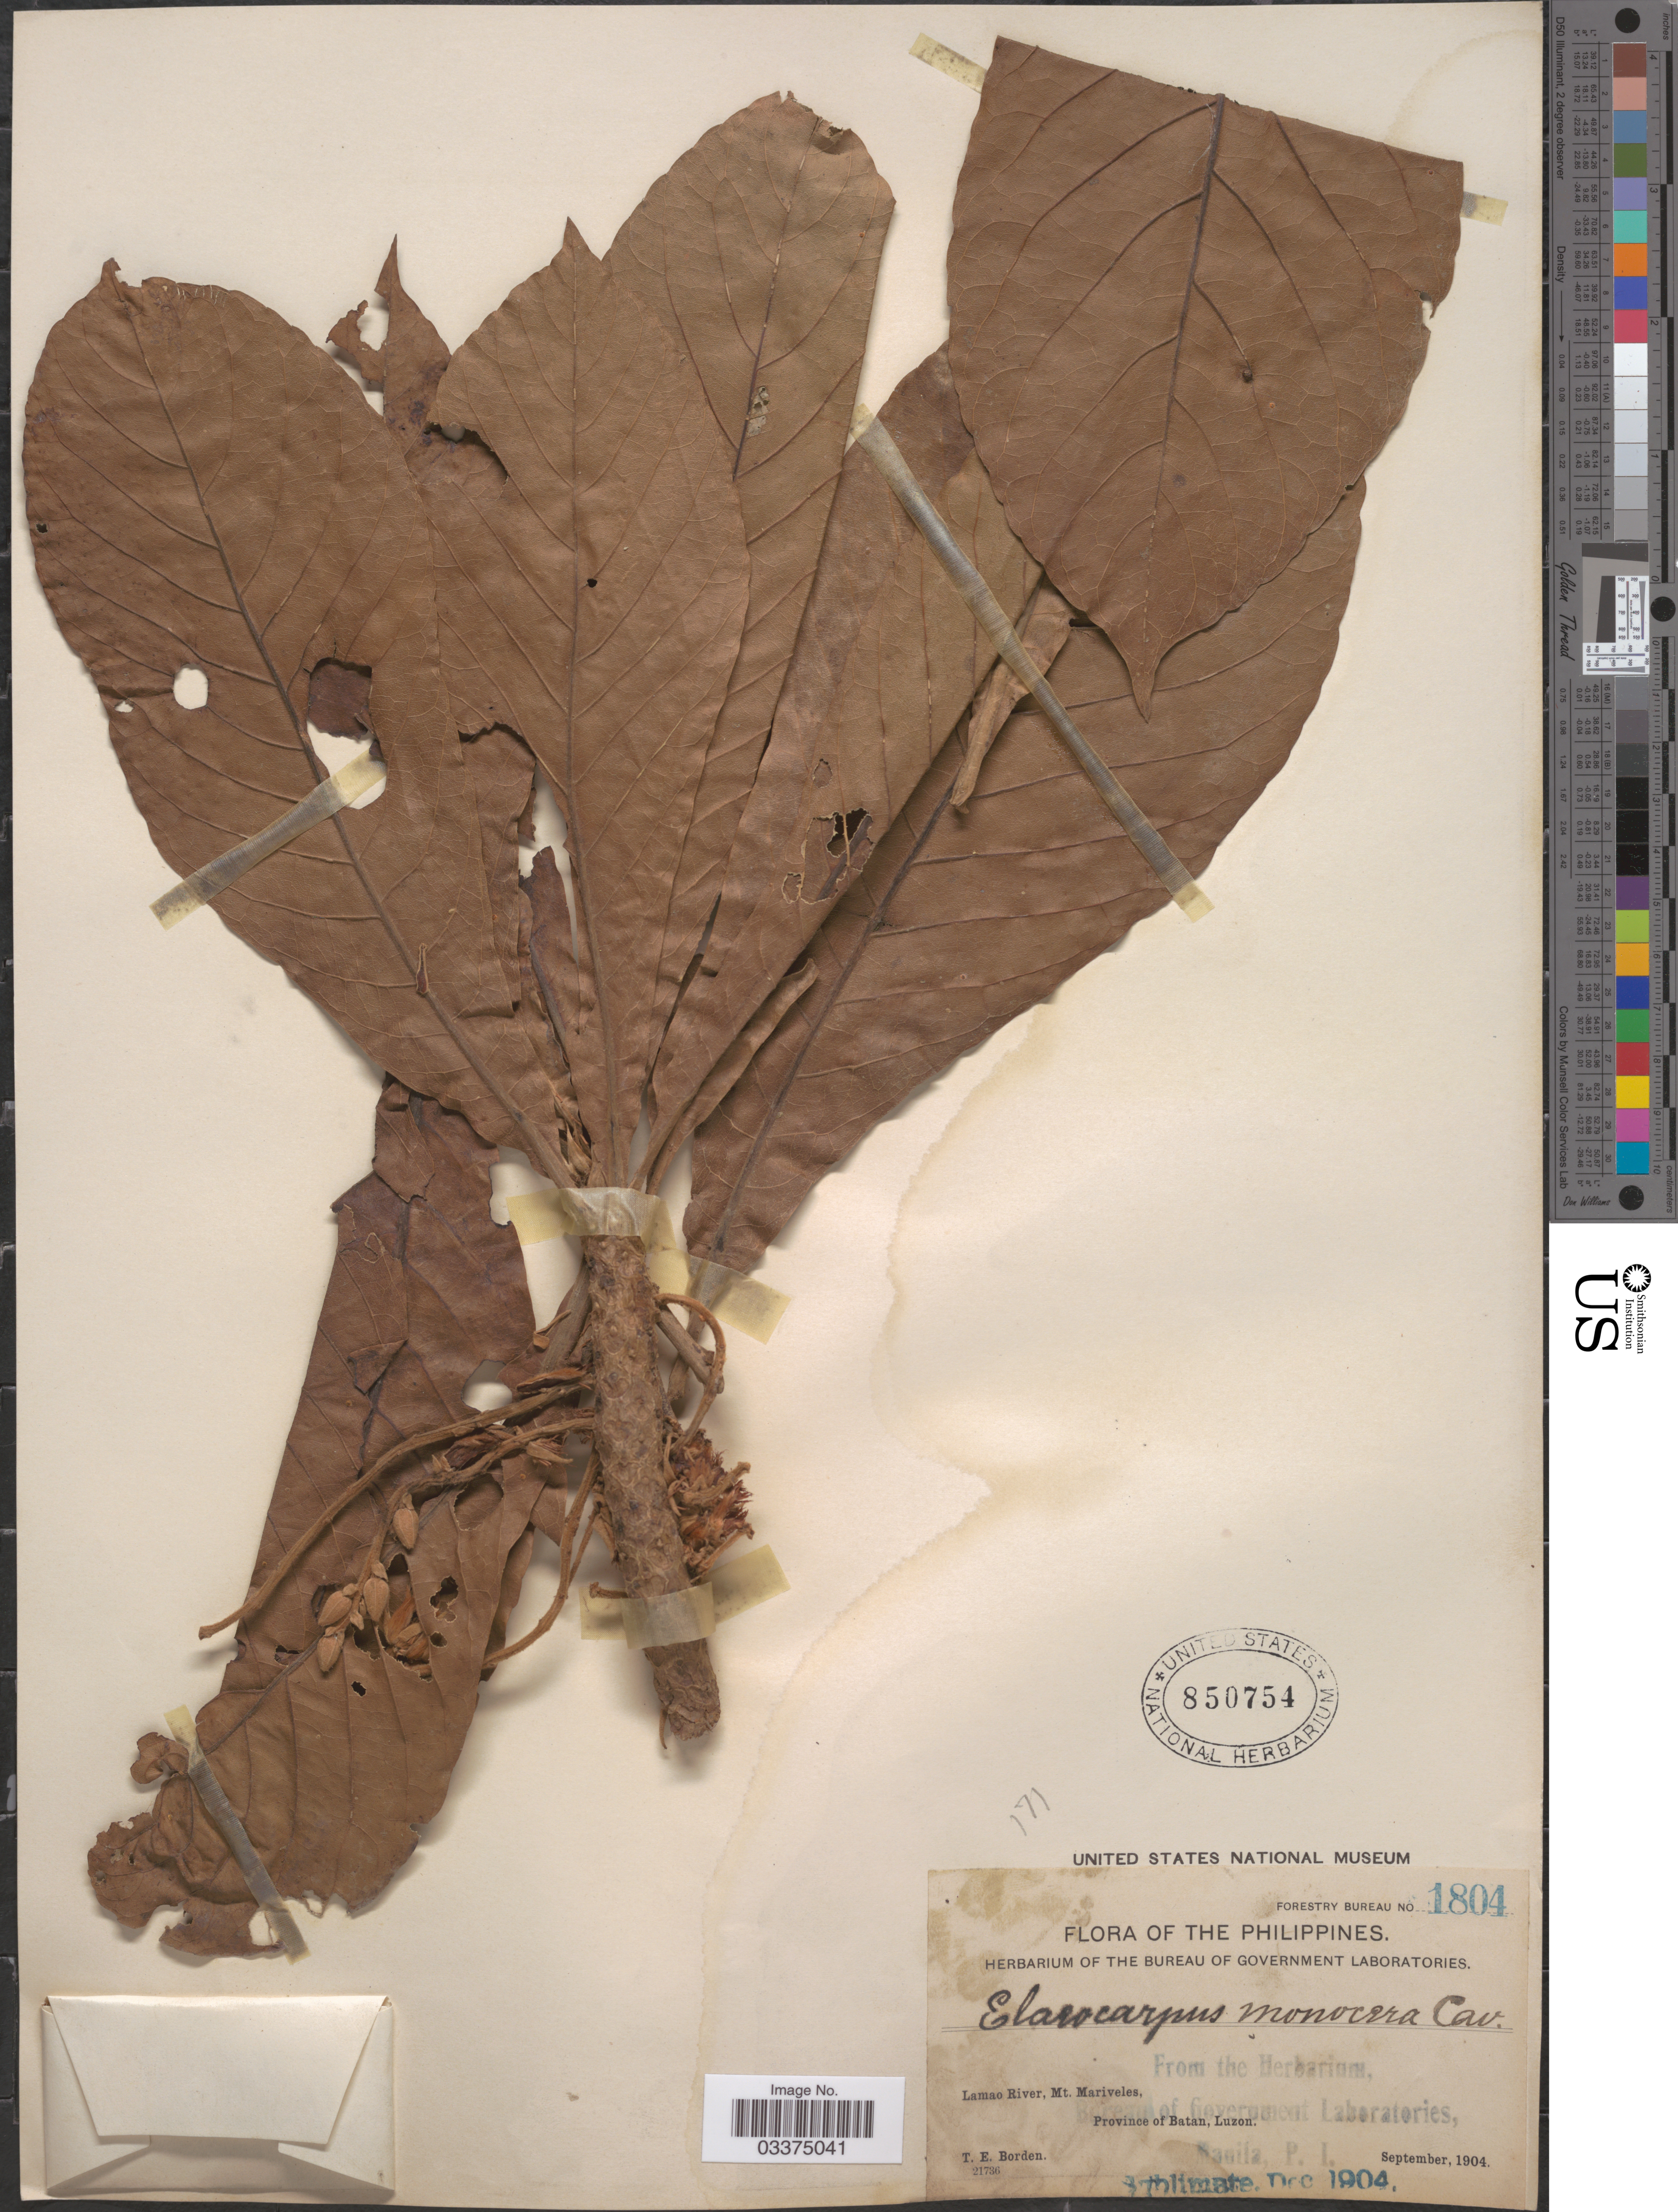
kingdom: Plantae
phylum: Tracheophyta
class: Magnoliopsida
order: Oxalidales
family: Elaeocarpaceae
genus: Elaeocarpus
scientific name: Elaeocarpus monocera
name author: Cav.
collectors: T. E. Borden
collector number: Forestry Bureau 1804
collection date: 1904-09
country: Philippines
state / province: Cagayan Valley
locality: Lamao River, Mt. Mariveles, Province of Batan, Luzon.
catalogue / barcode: US 850754